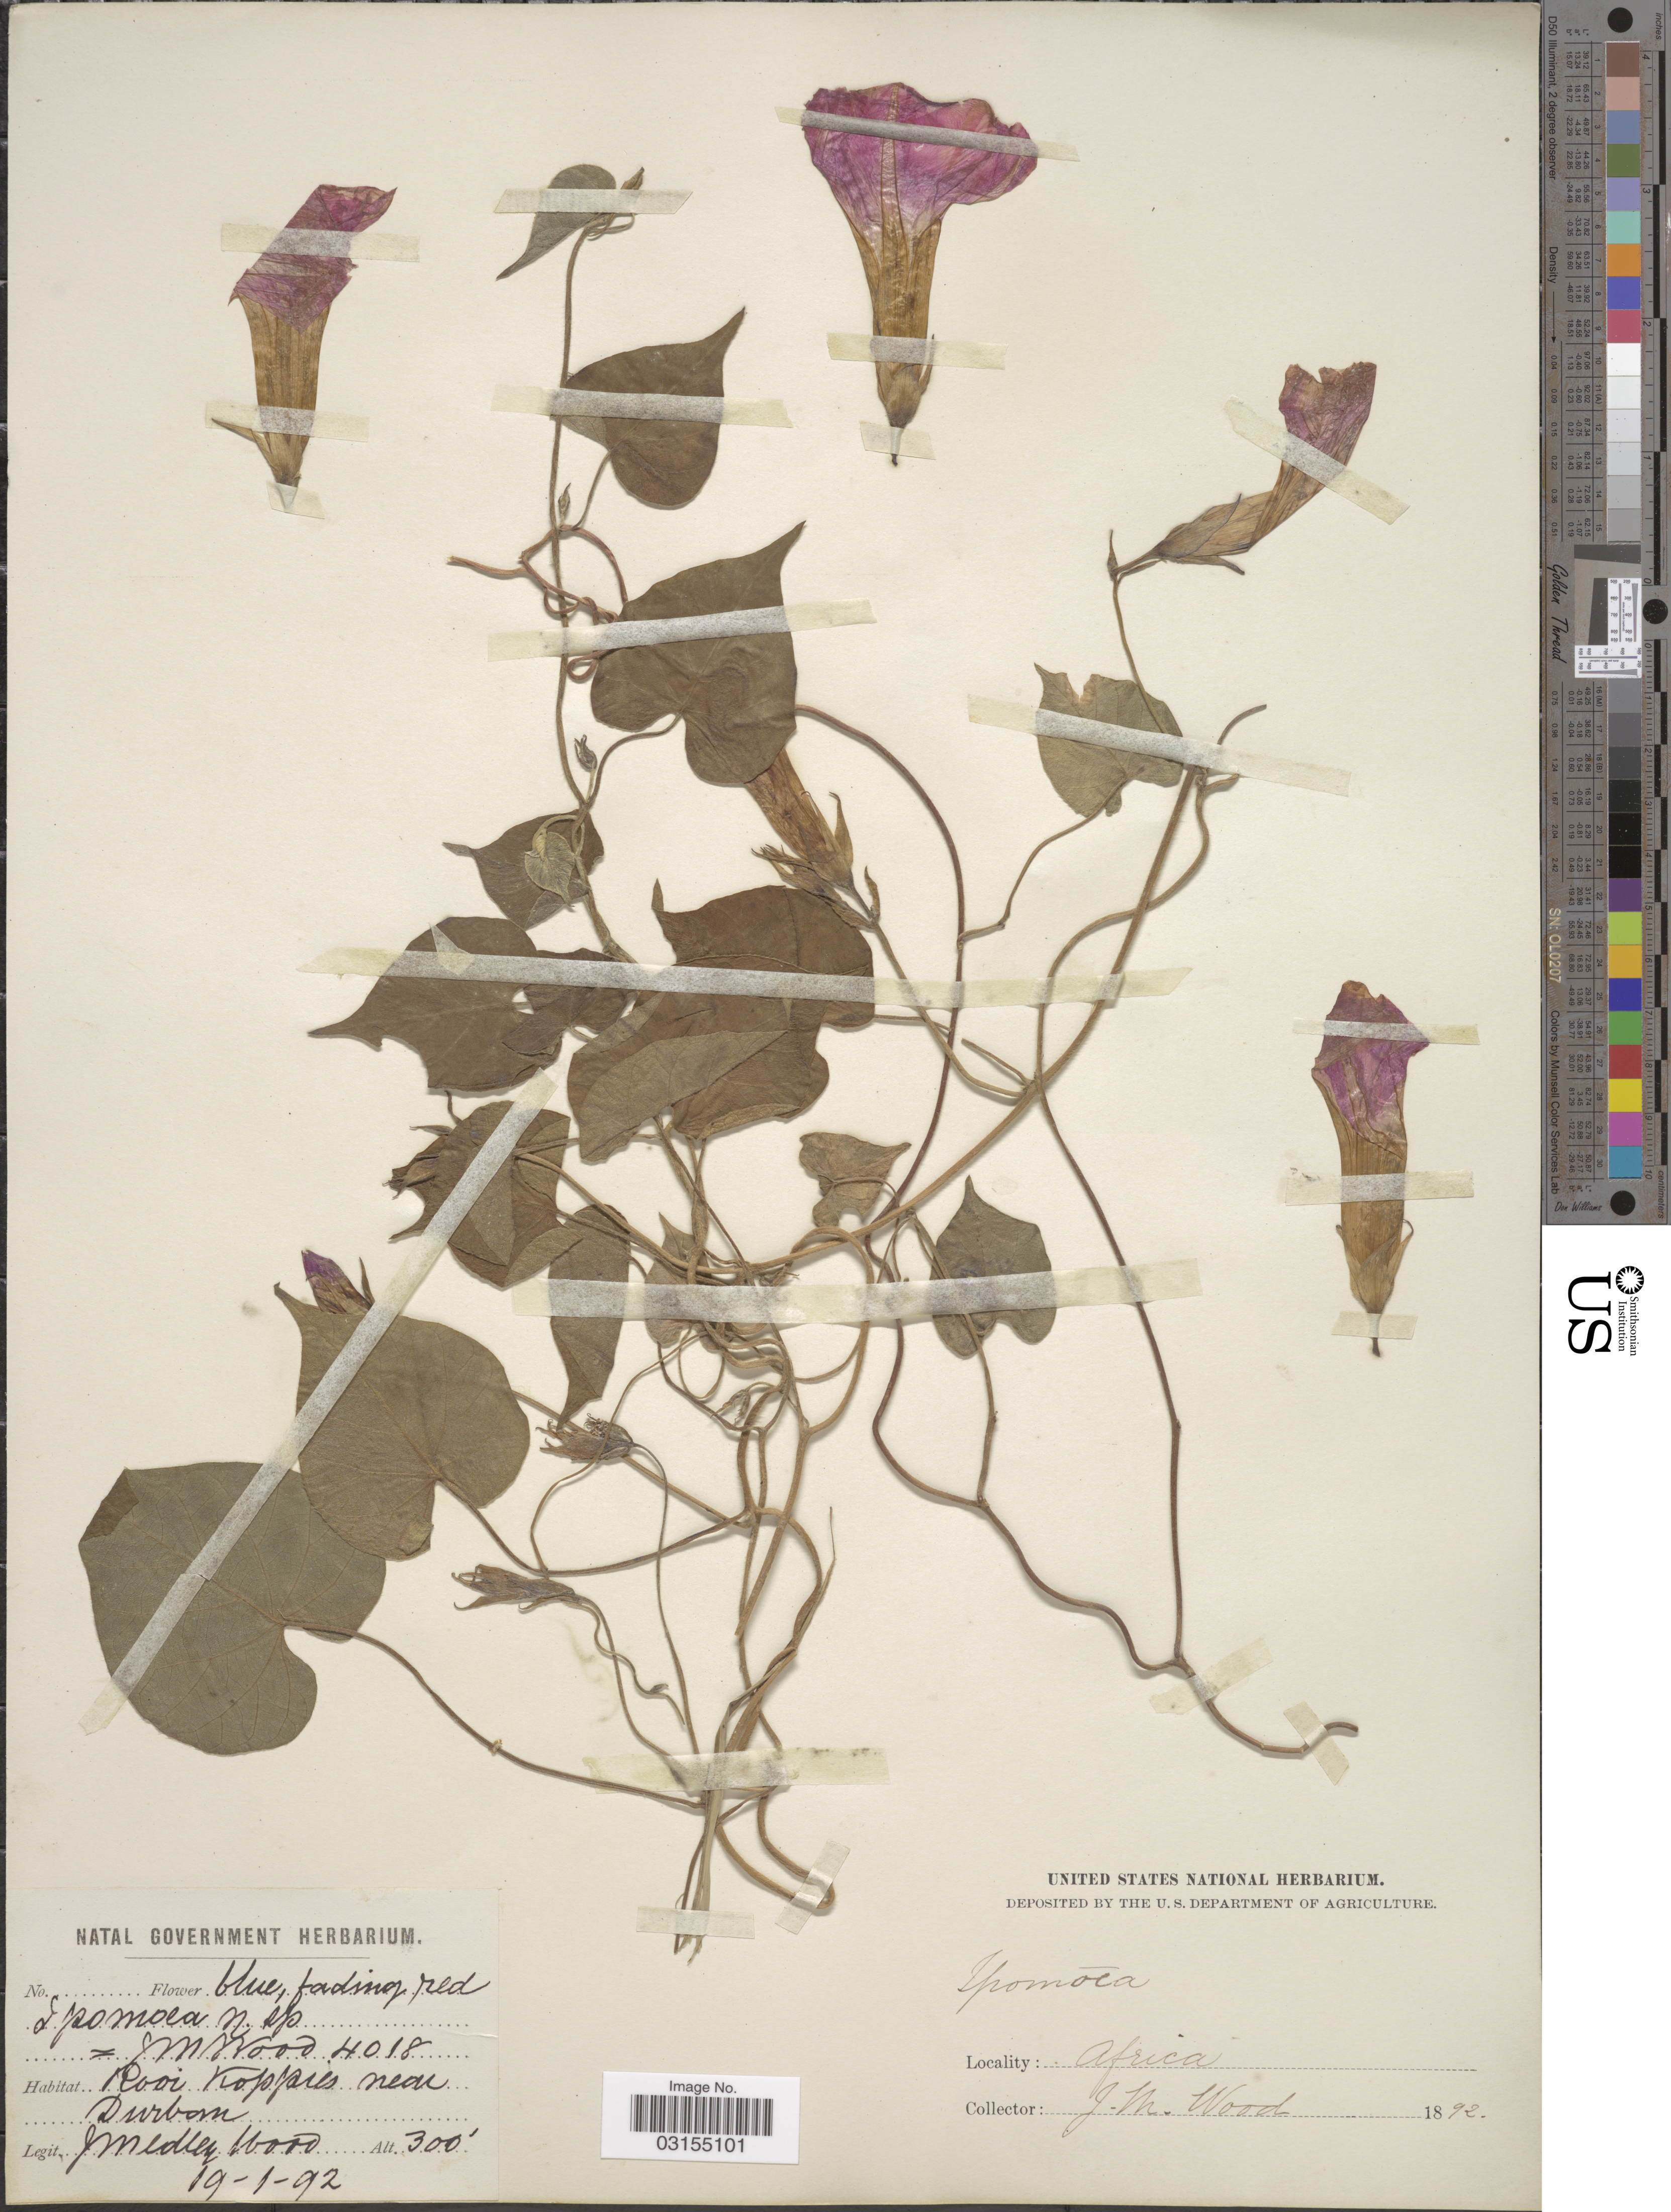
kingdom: Plantae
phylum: Tracheophyta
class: Magnoliopsida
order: Solanales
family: Convolvulaceae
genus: Ipomoea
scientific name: Ipomoea indica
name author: (Burm.) Merr.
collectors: J. Medley Wood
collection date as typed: Transcribed d/m/y: 19/1/92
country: South Africa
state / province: KwaZulu-Natal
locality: Rooi Koppies near Durban.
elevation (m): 91